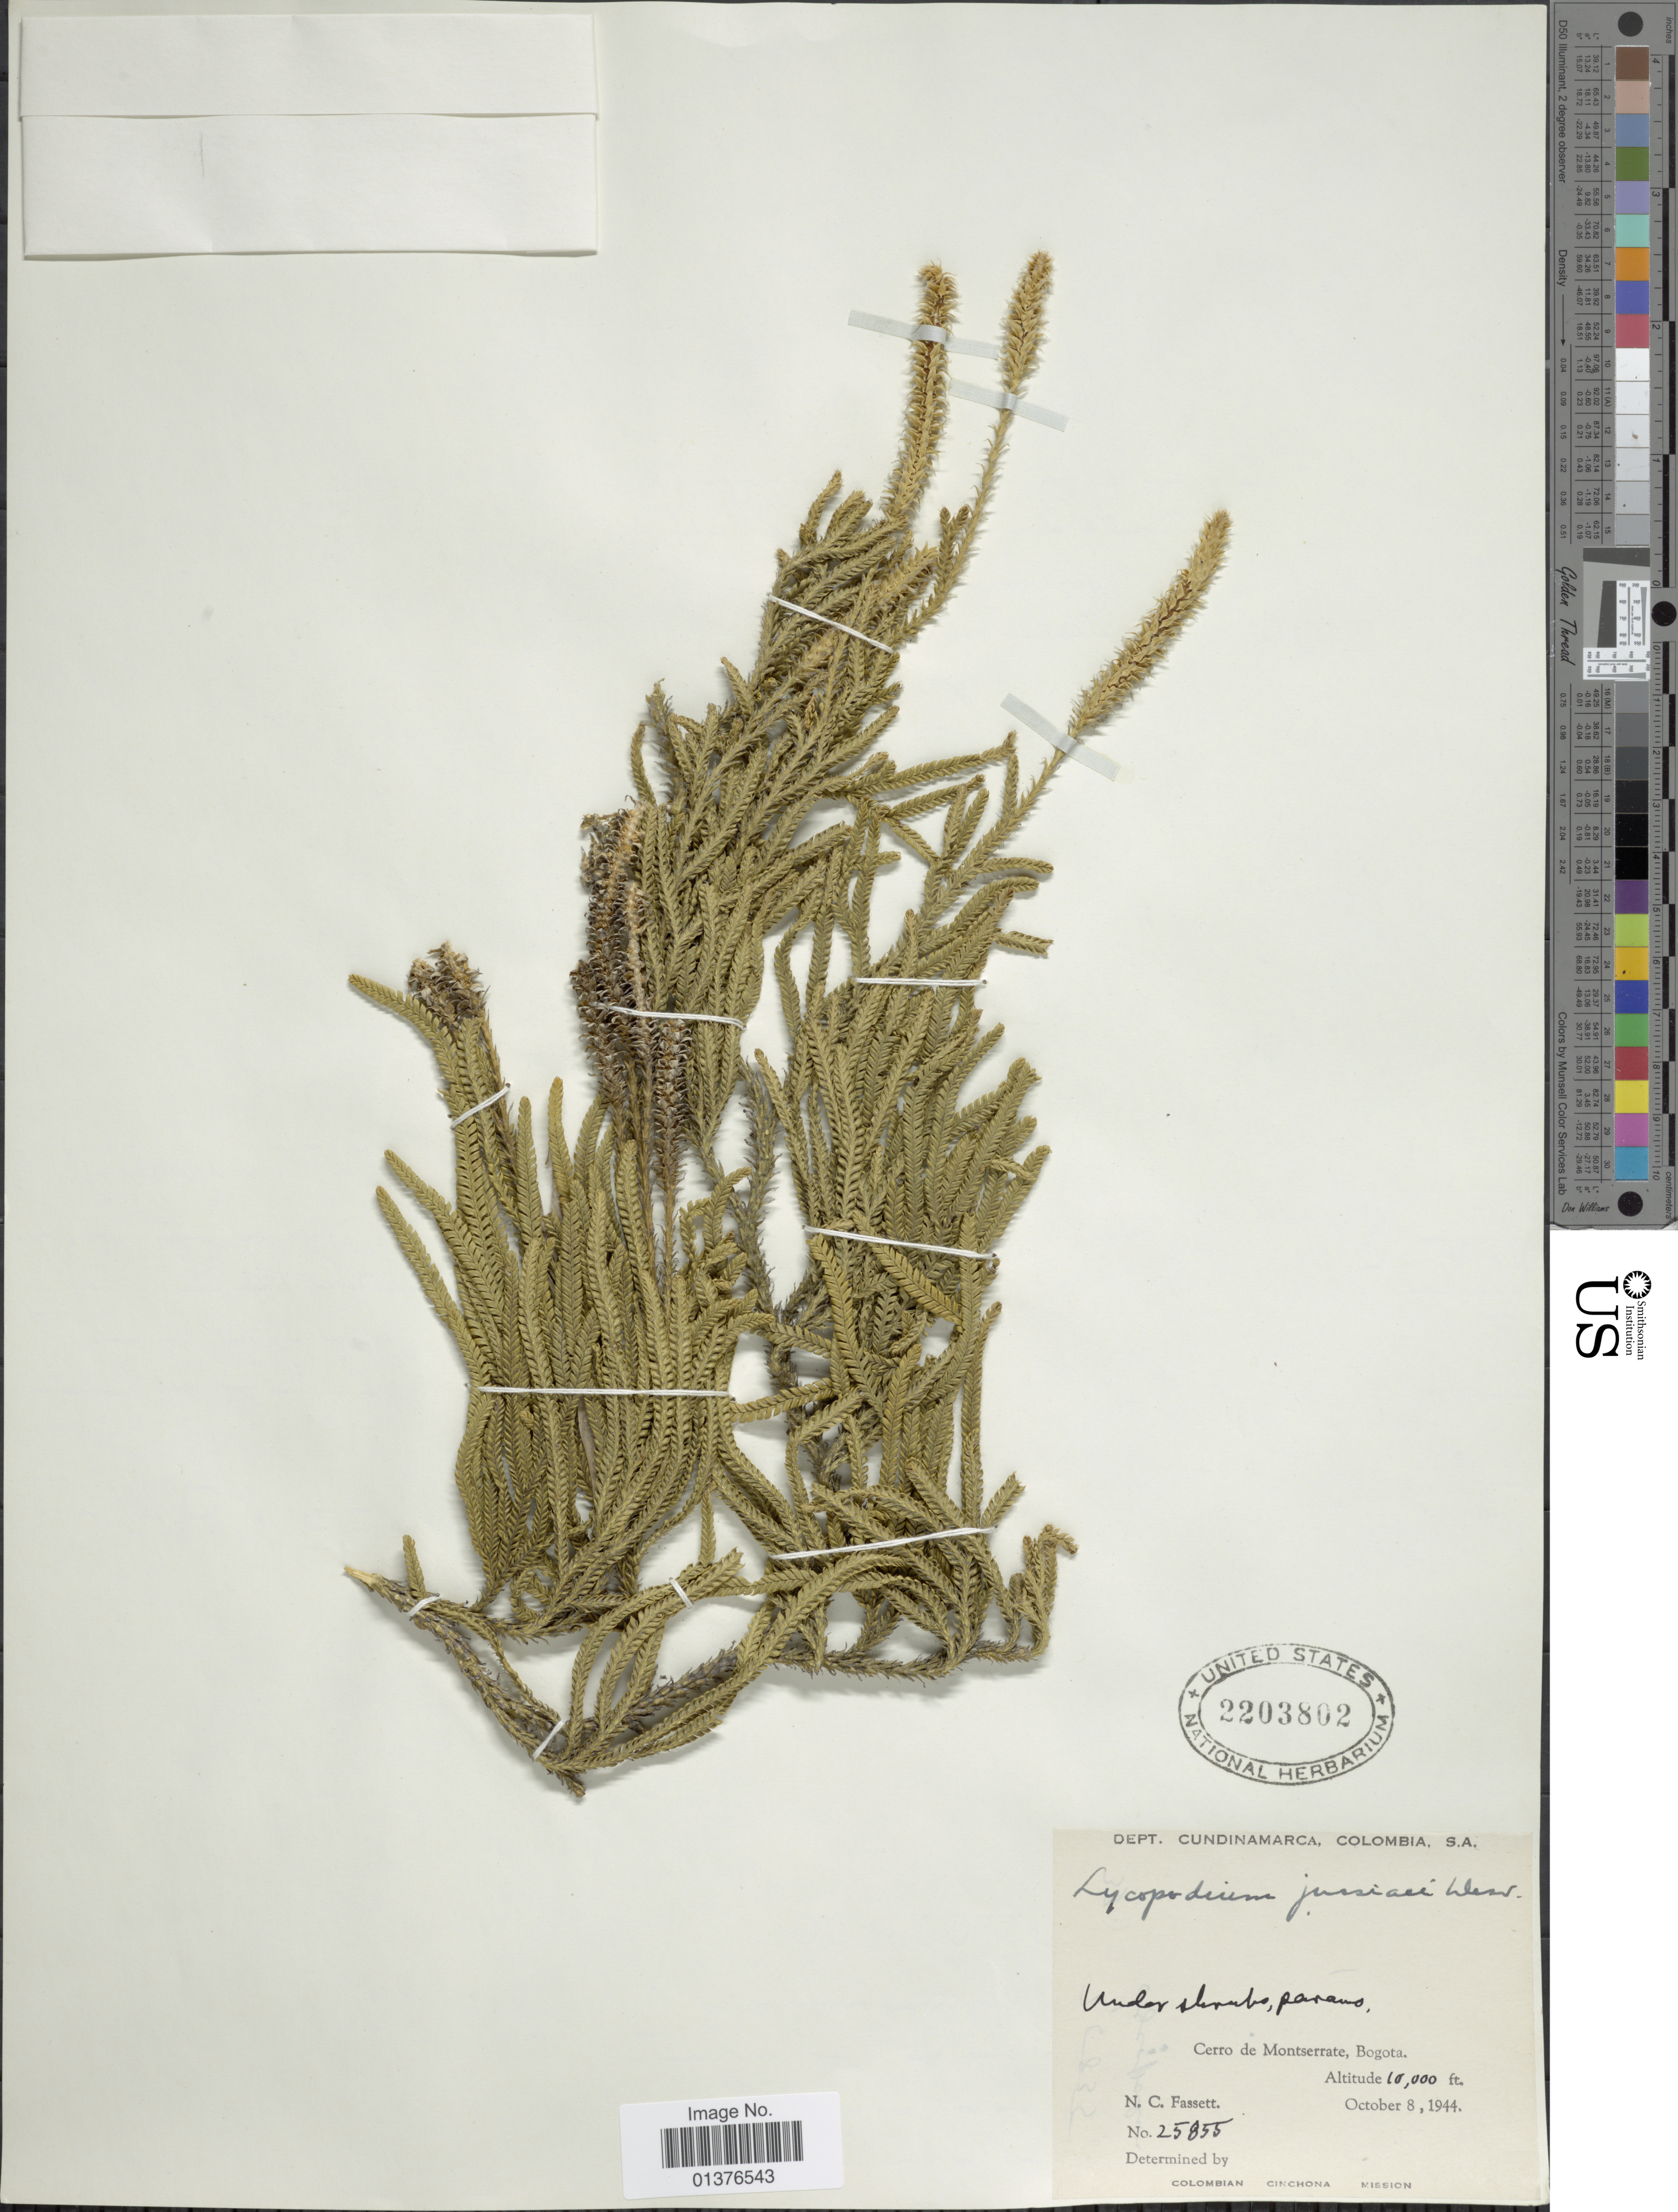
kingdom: Plantae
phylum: Tracheophyta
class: Lycopodiopsida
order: Lycopodiales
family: Lycopodiaceae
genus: Diphasium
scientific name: Diphasium jussiaei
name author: (Desv.) C. Presl ex Rothm.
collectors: N. C. Fassett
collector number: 25855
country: Colombia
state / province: Cundinamarca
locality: Cerro de Montserrate, Bogota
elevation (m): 3048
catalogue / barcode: US 2203802